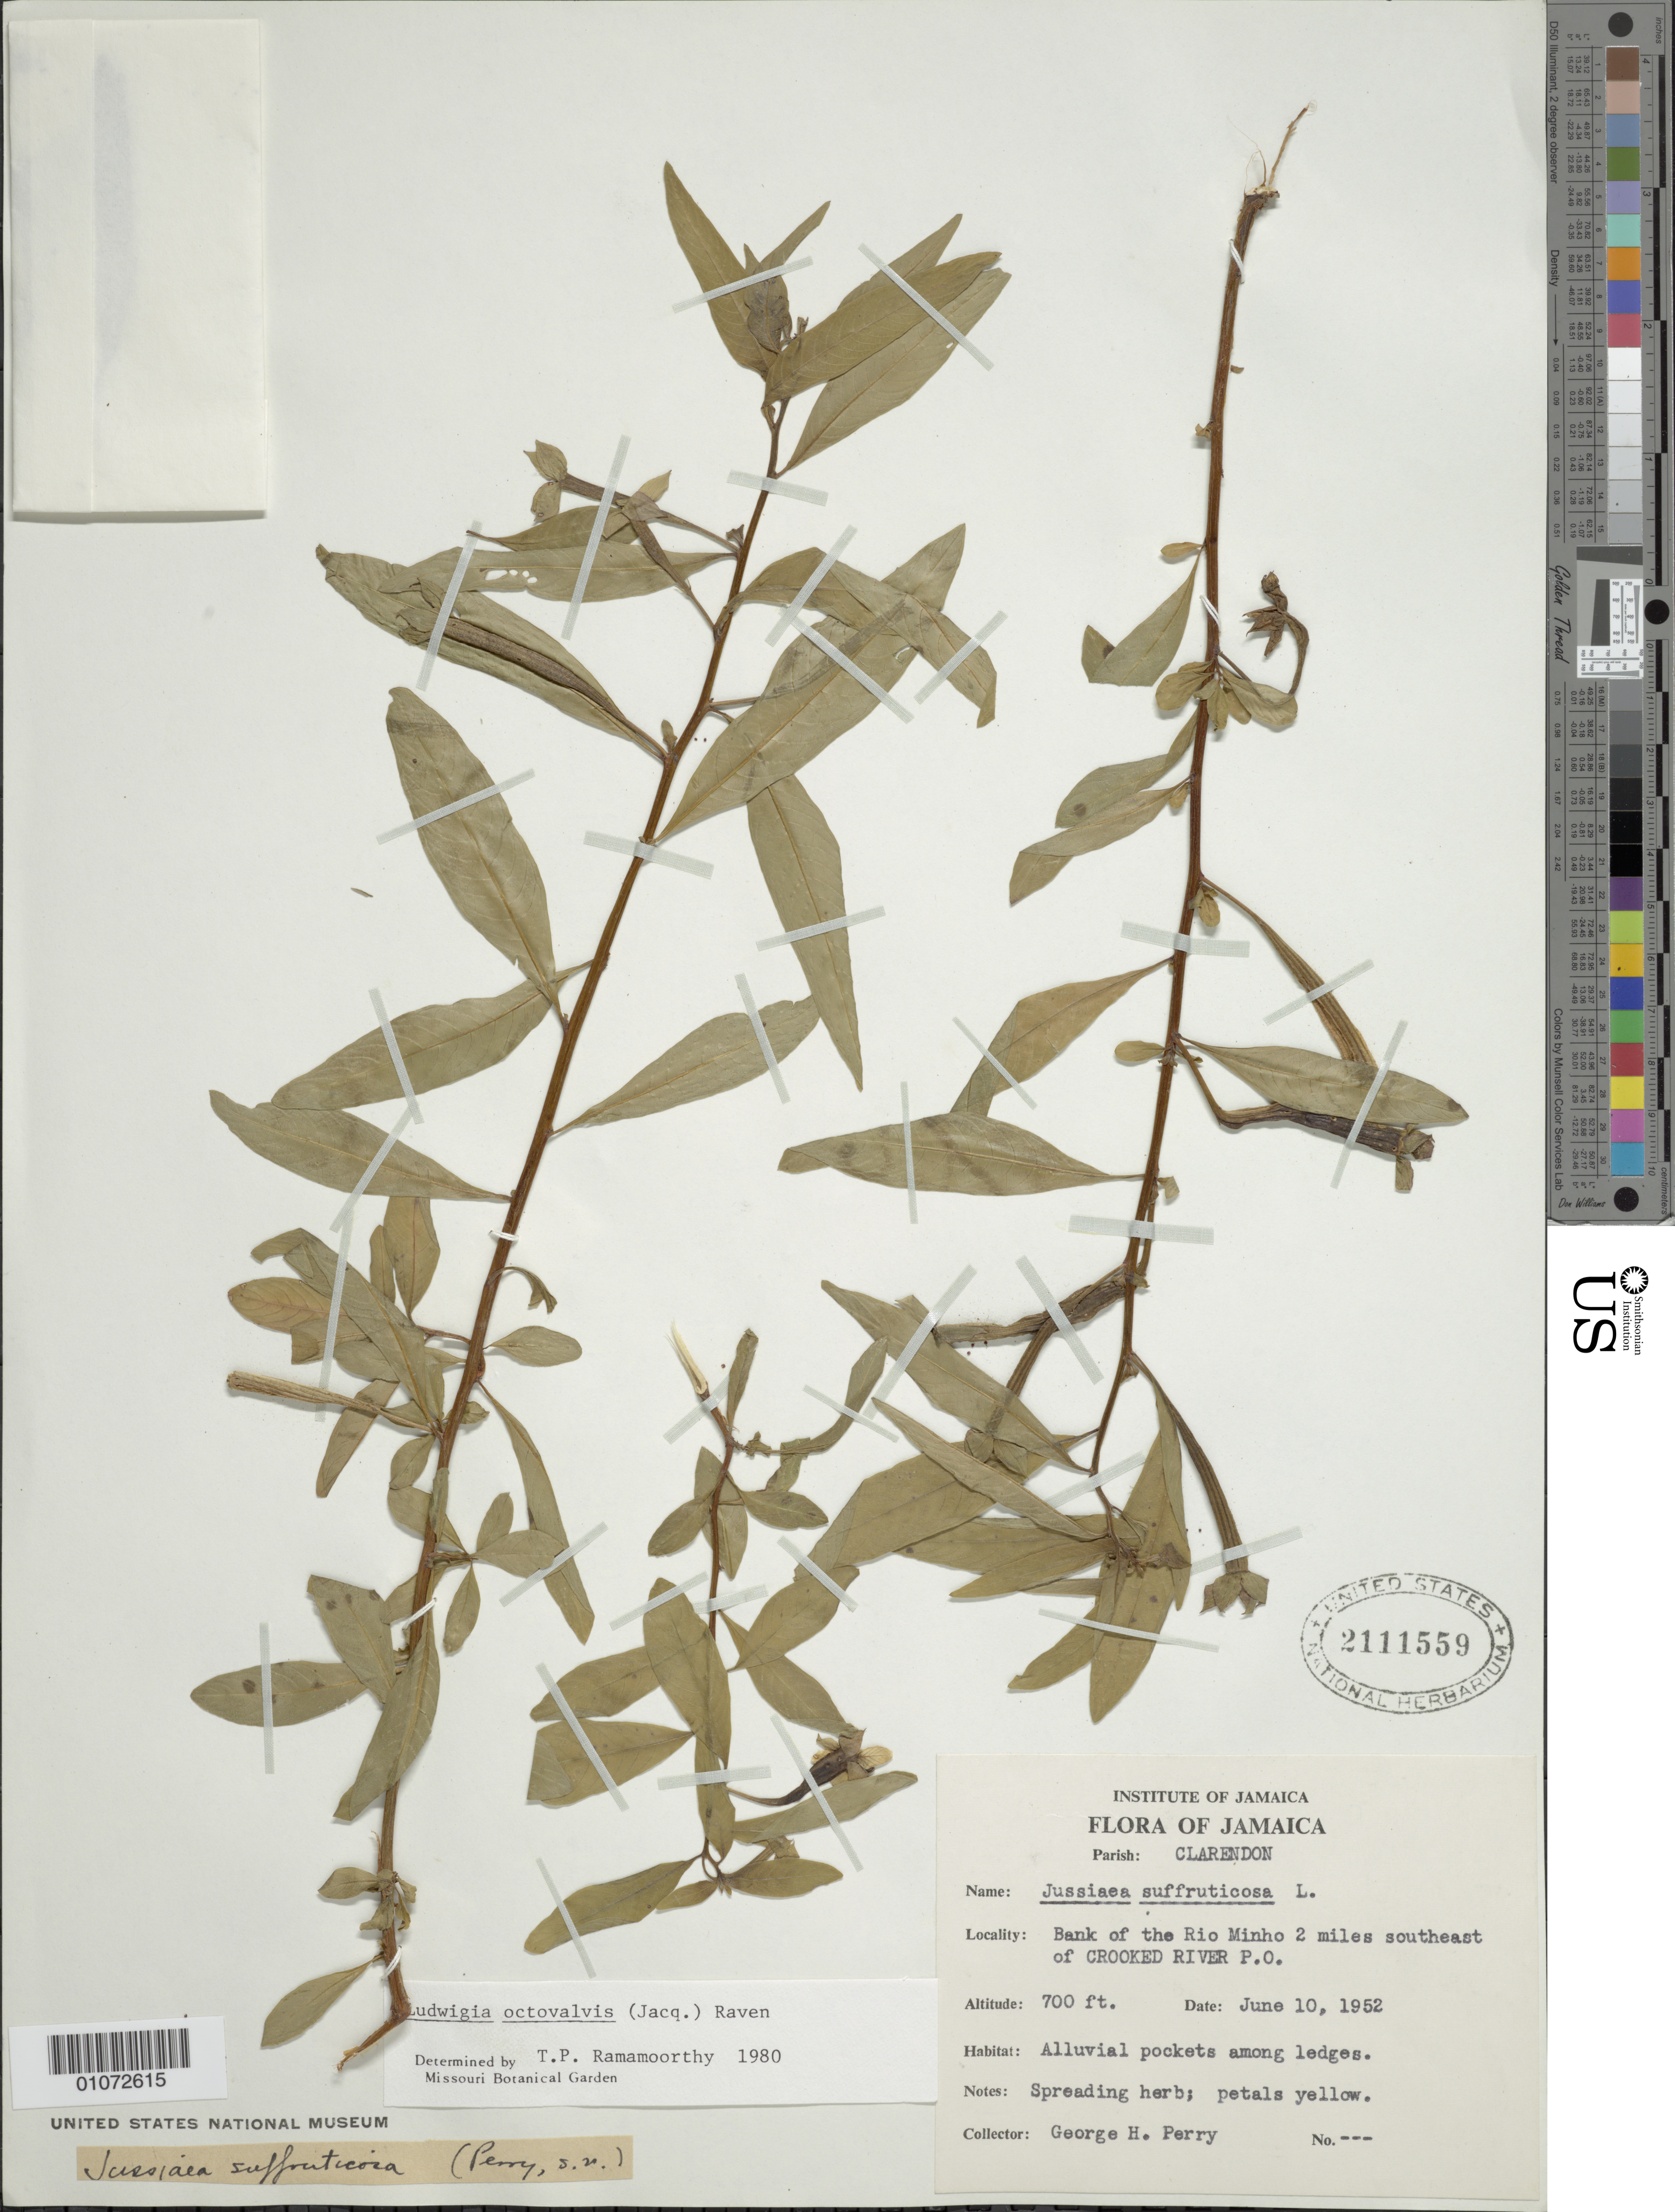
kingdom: Plantae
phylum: Tracheophyta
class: Magnoliopsida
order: Myrtales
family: Onagraceae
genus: Ludwigia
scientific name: Ludwigia octovalvis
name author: (Jacq.) P.H. Raven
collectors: G. H. Perry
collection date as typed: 10 May 1952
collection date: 1952-05-10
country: Jamaica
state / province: Clarendon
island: Jamaica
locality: Bank of the Rio Minho 2 miles southeast of Crooked River P.O. Alluvial pockets along edges.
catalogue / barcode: US 2111559